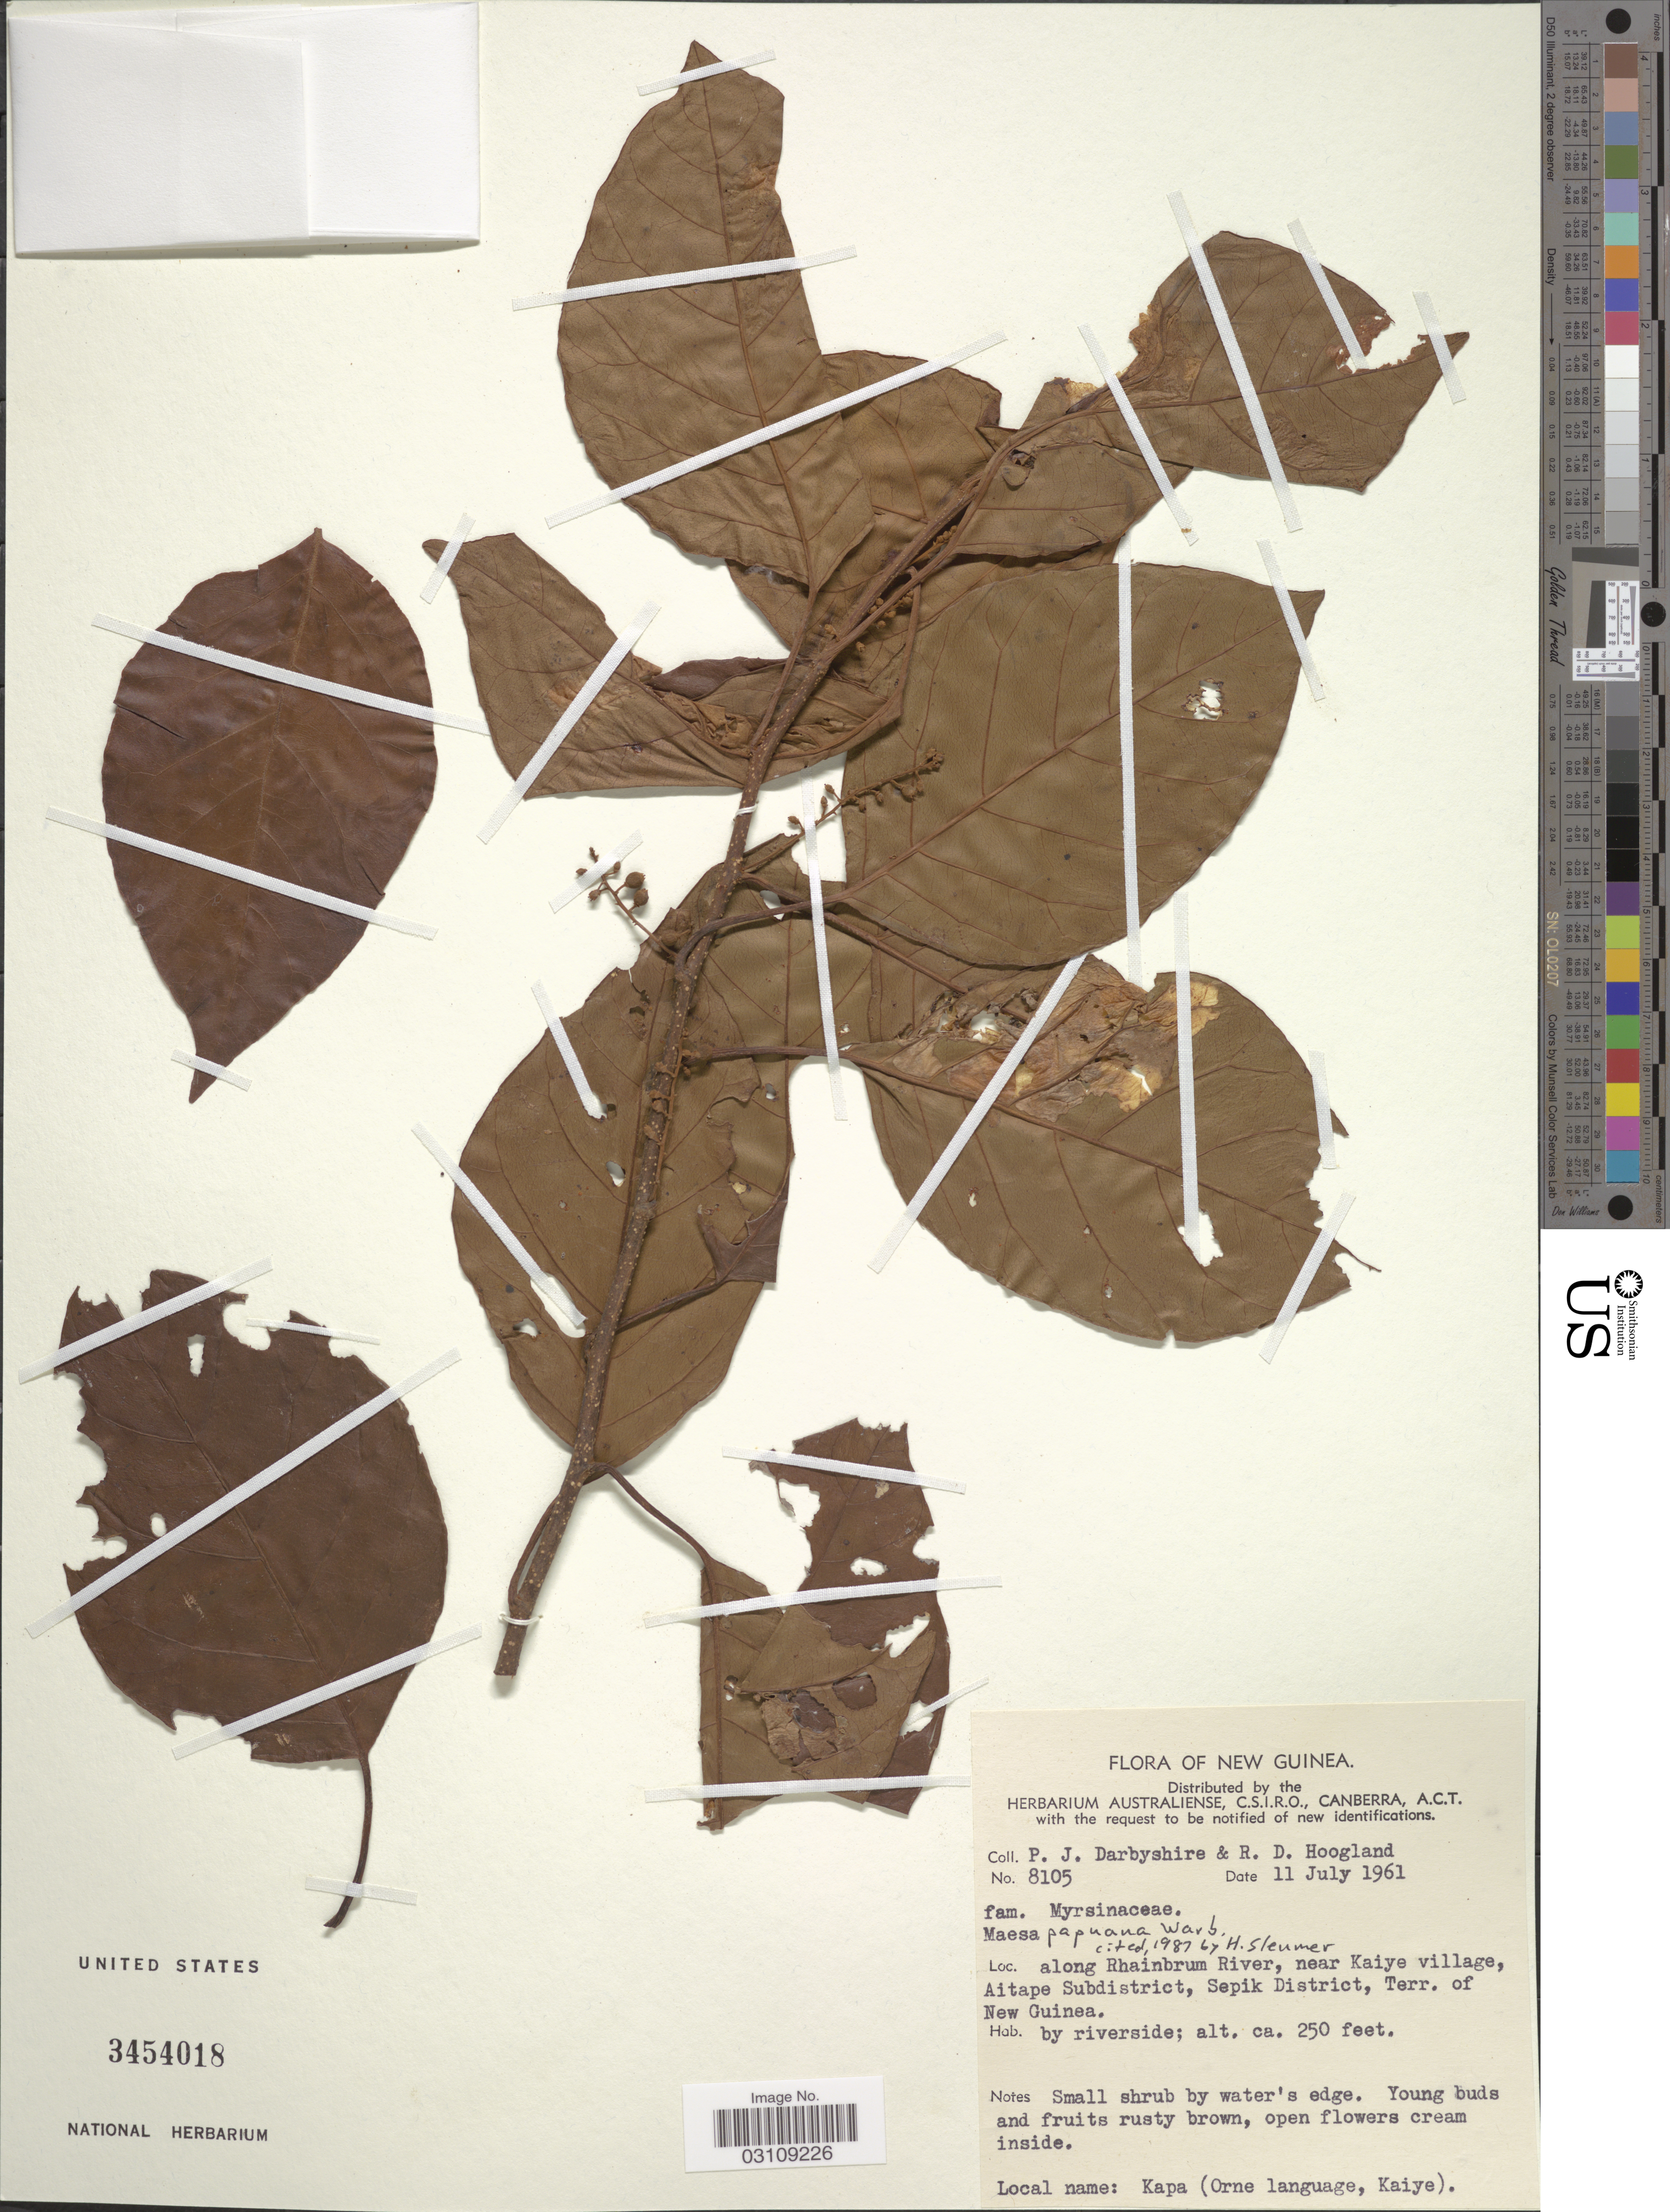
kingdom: Plantae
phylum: Tracheophyta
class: Magnoliopsida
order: Ericales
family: Primulaceae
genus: Maesa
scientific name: Maesa papuana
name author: Warb.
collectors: P. Darbyshire & R. D. Hoogland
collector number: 8105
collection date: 1961-07-11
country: Papua New Guinea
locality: New Guinea. Along Rhainbrum River, near Kaiye village, Aitape Subdistrict, Sepik District, Terr. of New Guinea.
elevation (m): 76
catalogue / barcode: US 3454018